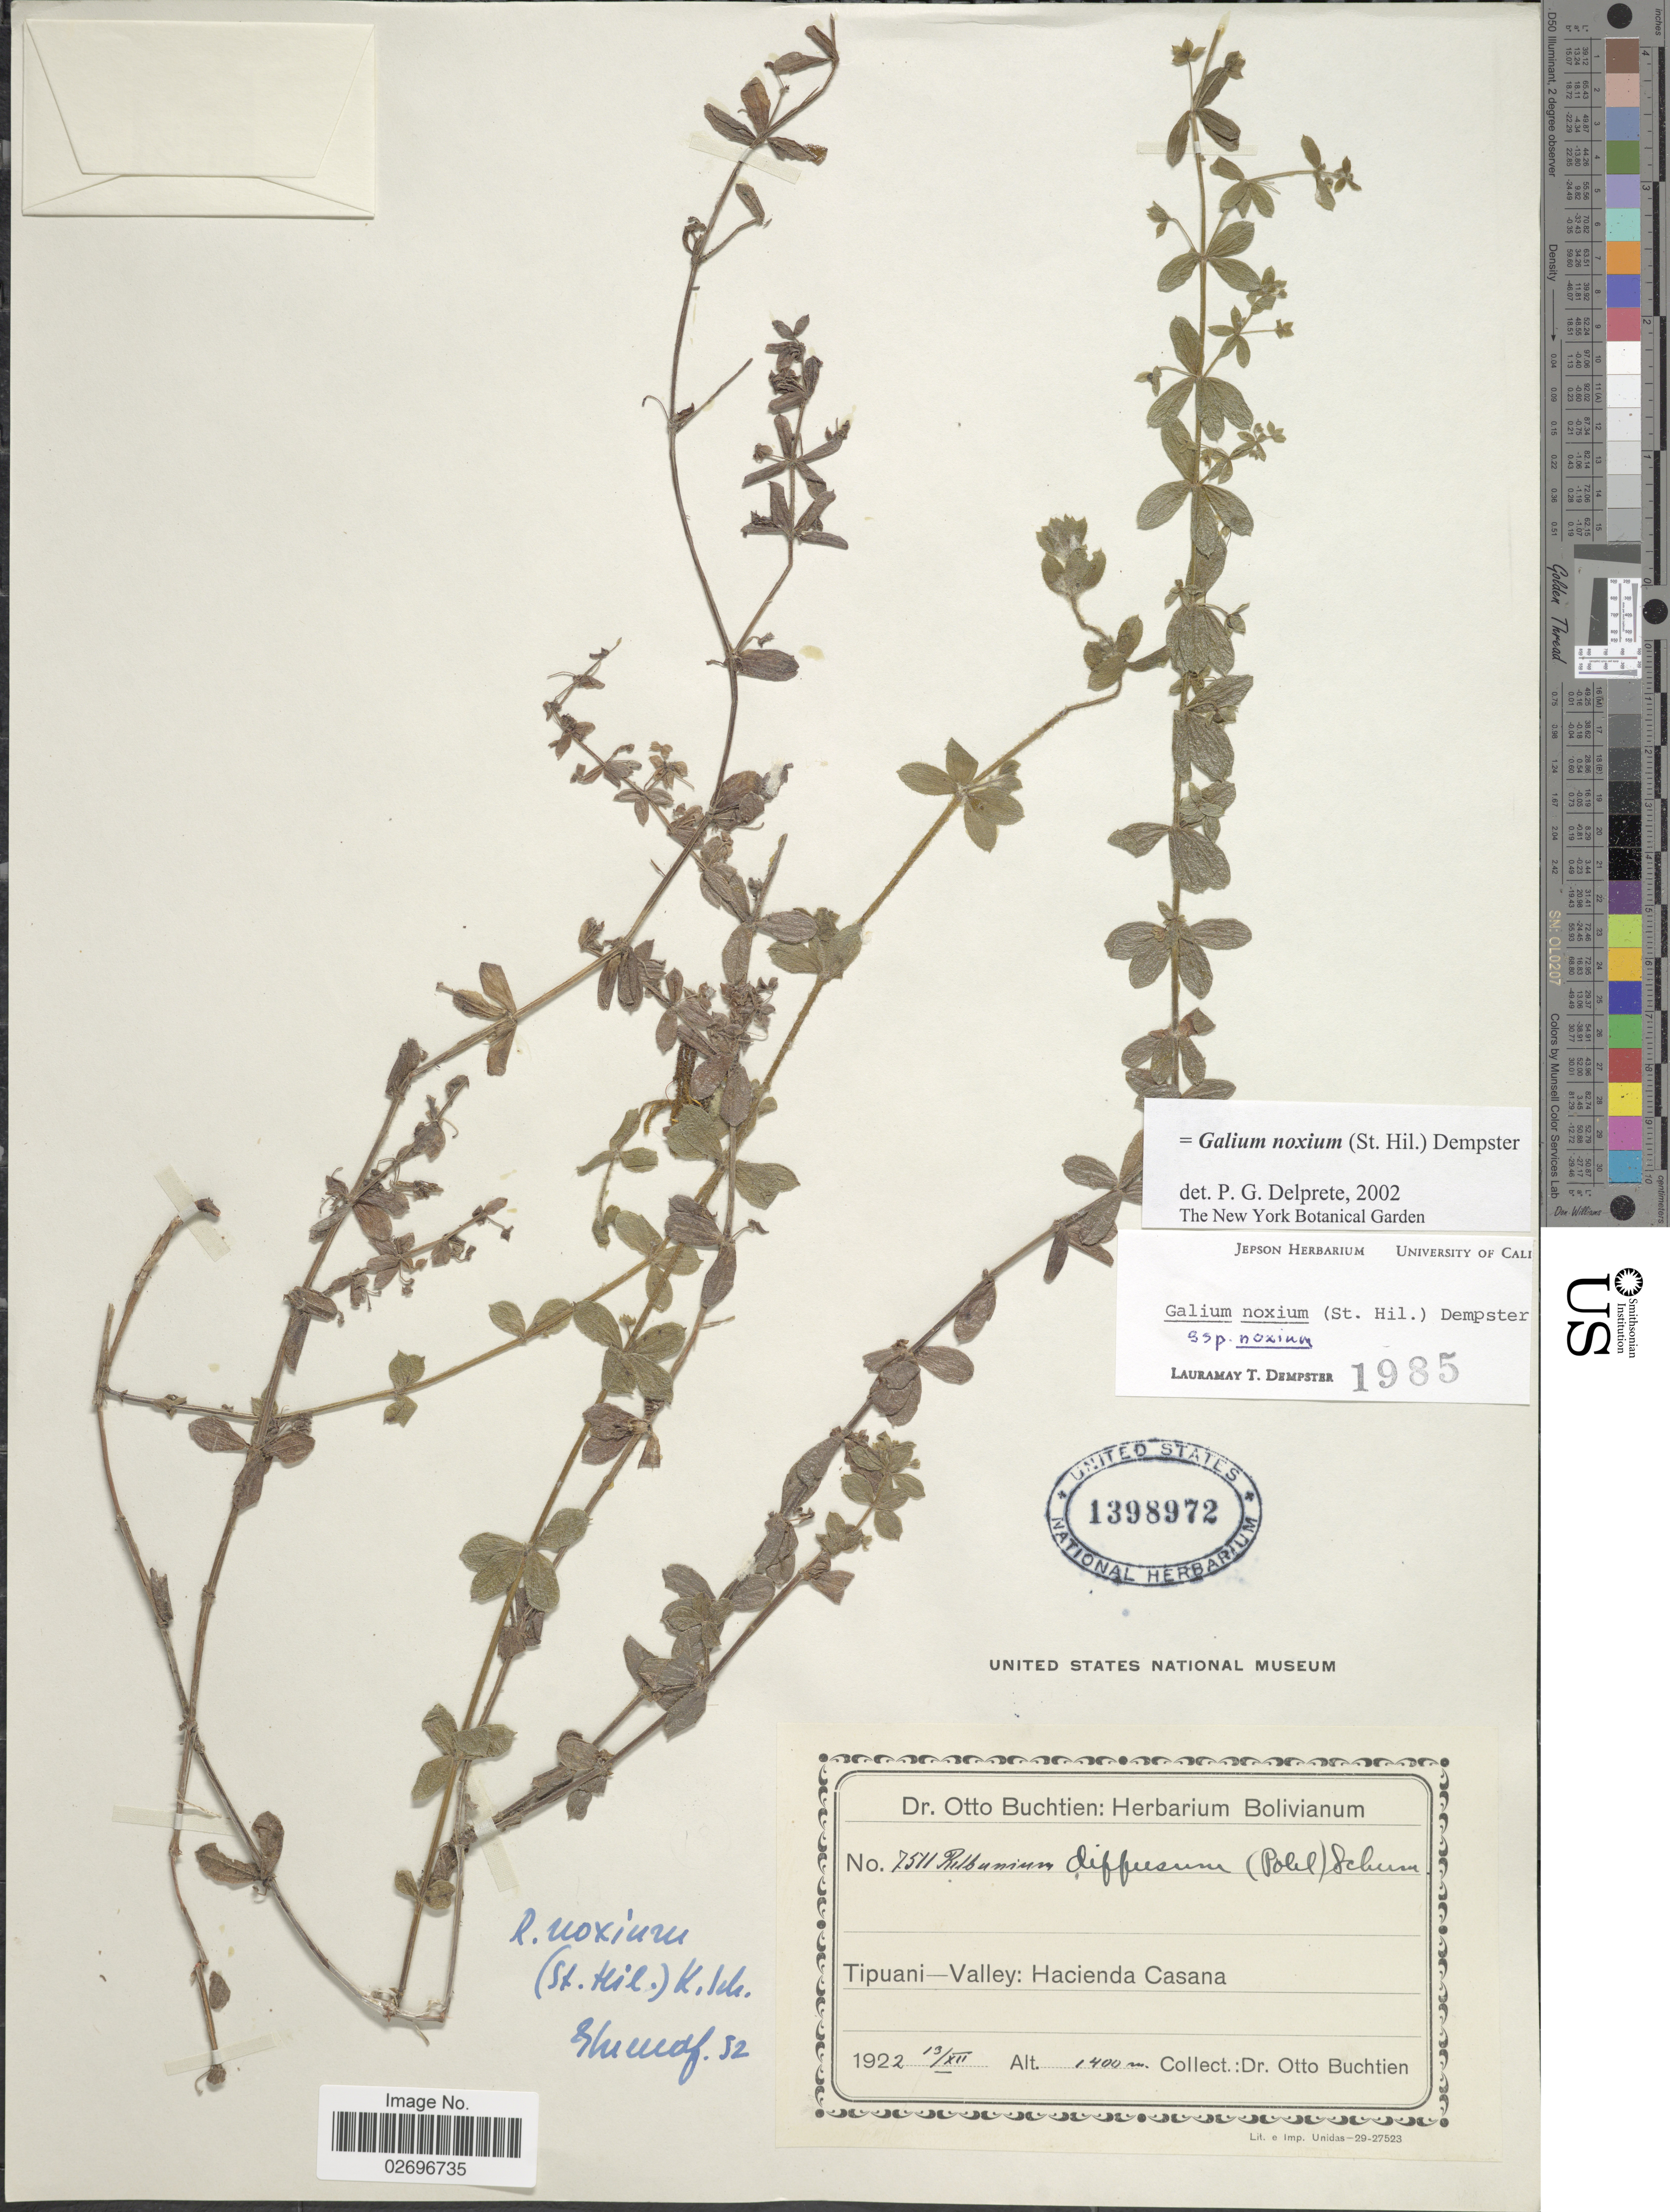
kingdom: Plantae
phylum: Tracheophyta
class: Magnoliopsida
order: Gentianales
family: Rubiaceae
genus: Galium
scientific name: Galium noxium subsp. noxium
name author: (A. St.-Hil.) Dempster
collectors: O. Buchtien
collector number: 7511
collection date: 1922-12-13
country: Bolivia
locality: Tipuani-Valley: Hacienda Casana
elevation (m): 1400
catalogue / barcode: US 1398972